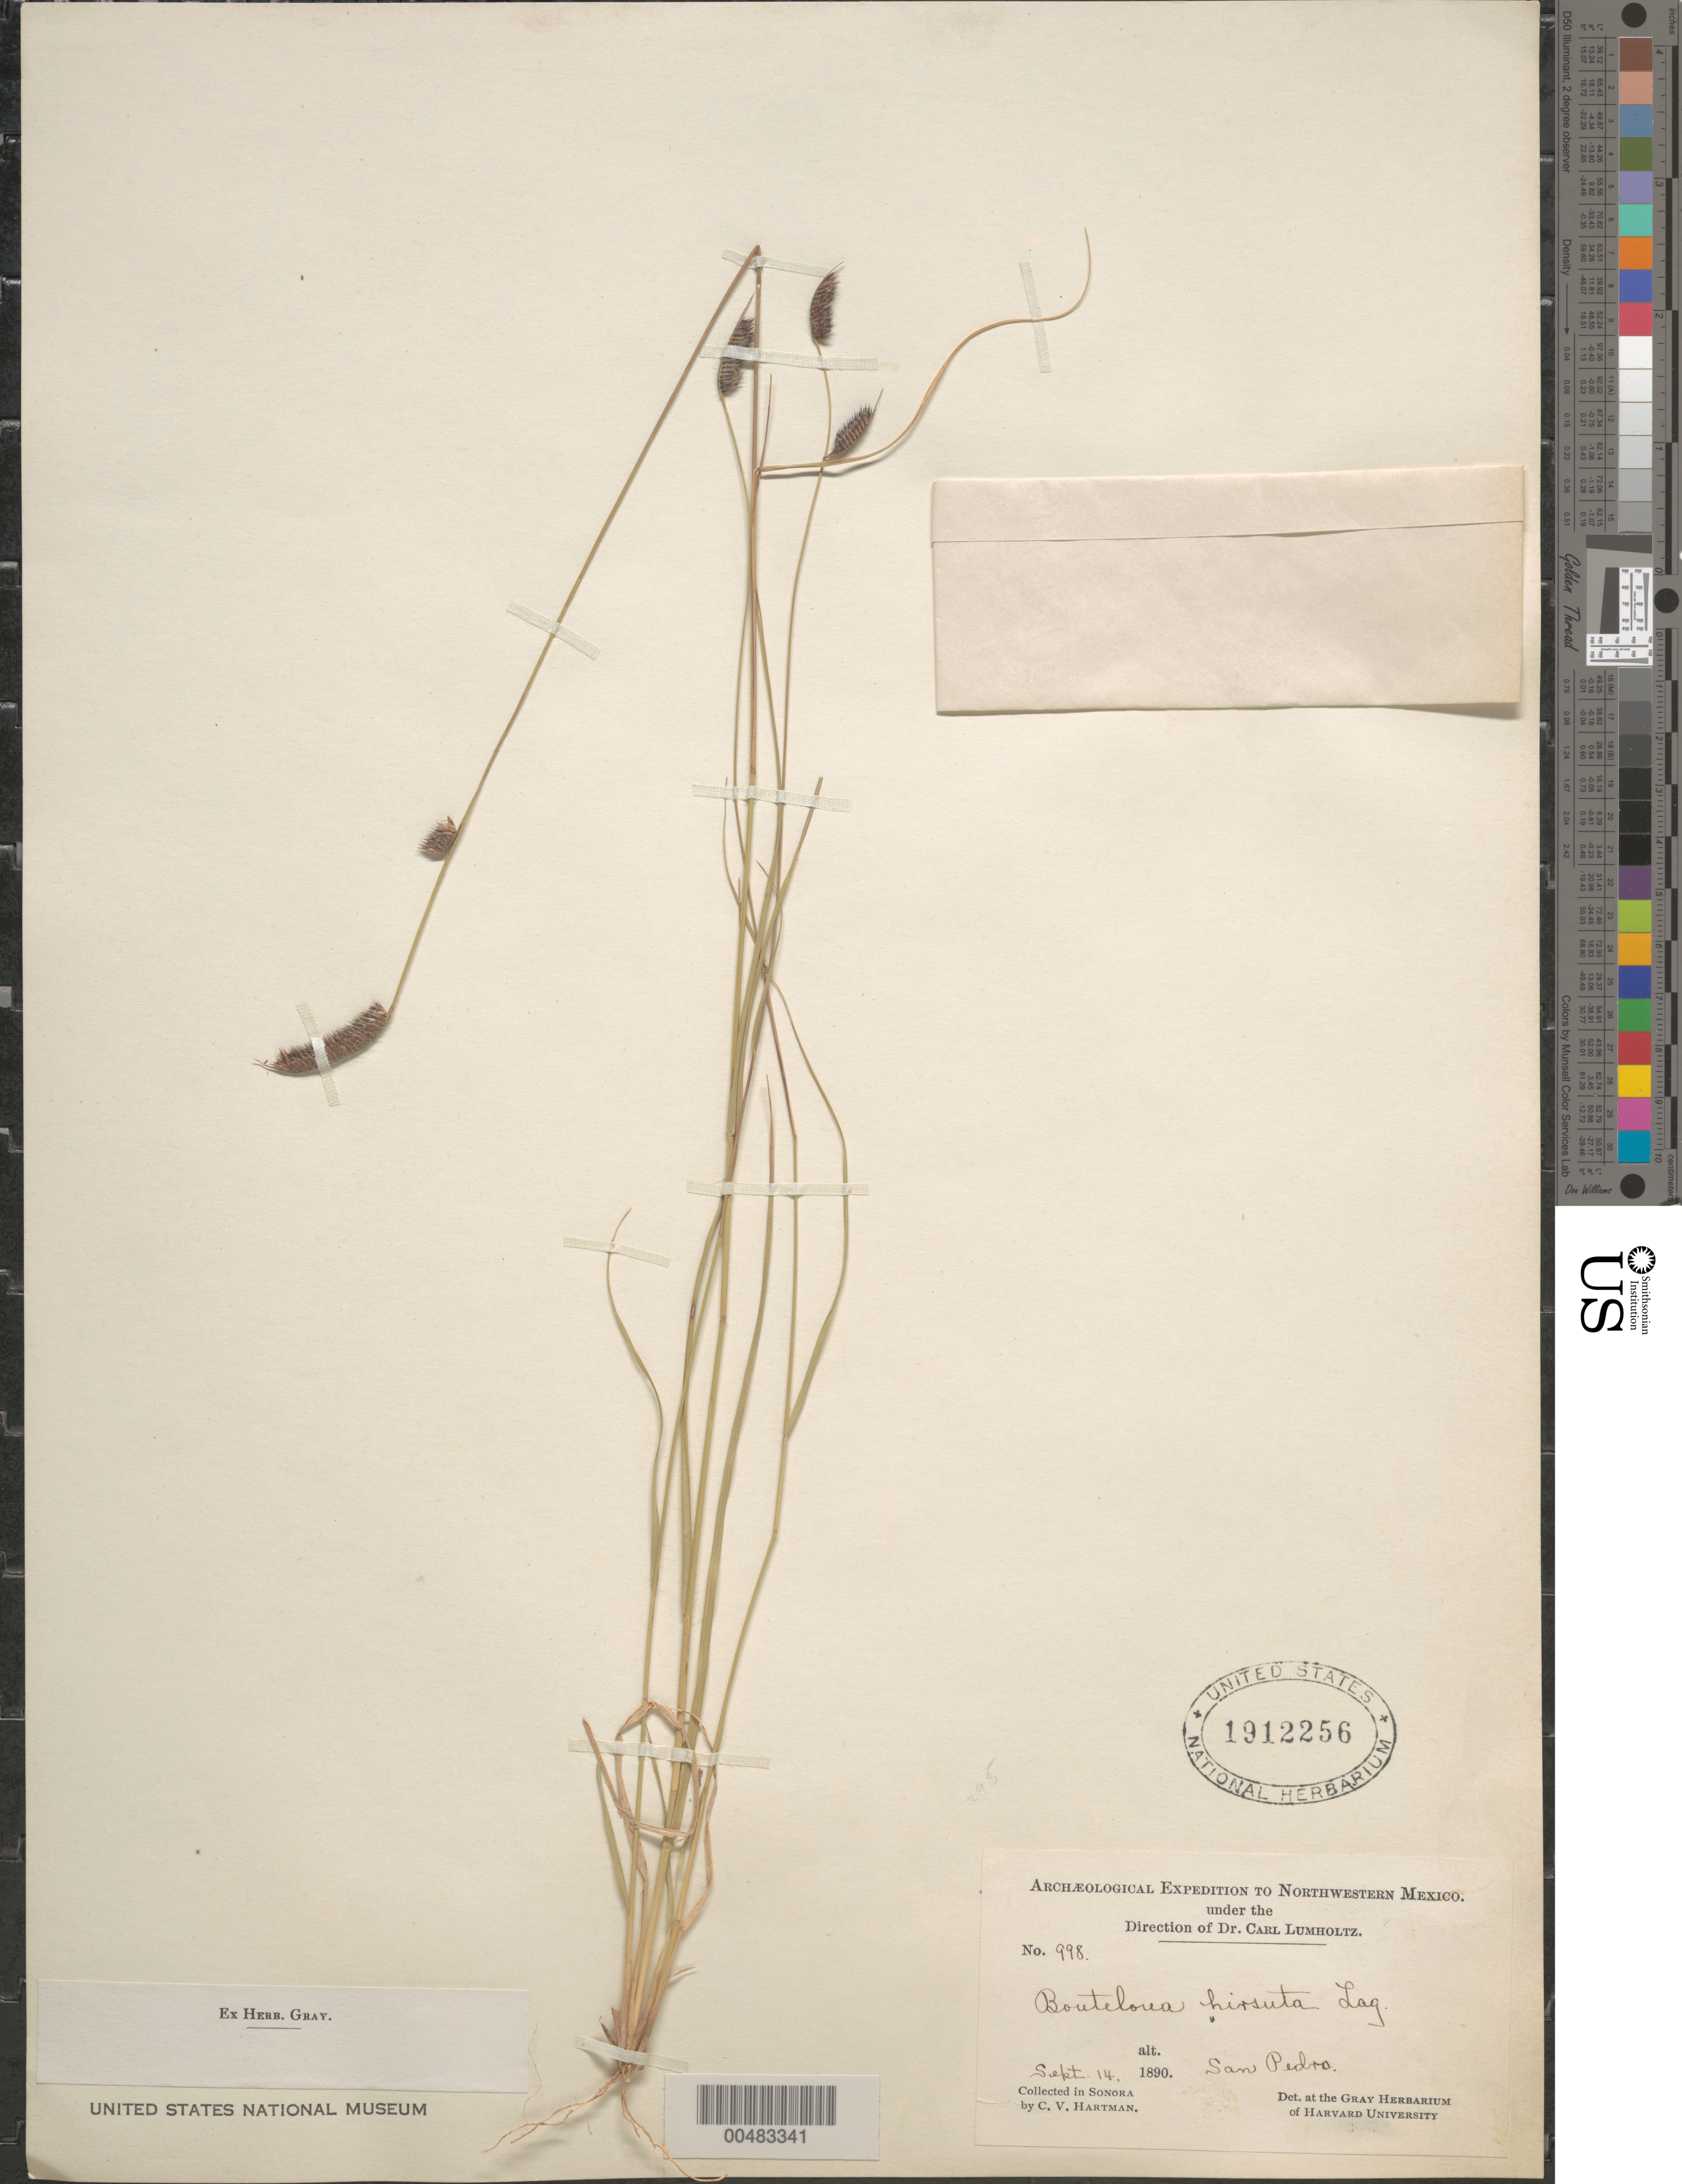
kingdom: Plantae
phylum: Tracheophyta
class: Liliopsida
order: Poales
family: Poaceae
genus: Bouteloua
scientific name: Bouteloua hirsuta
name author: Lag.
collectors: C. V. Hartman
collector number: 998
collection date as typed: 14 Sep 1890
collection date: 1890-09-14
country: Mexico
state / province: Sonora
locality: San Pedro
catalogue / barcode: US 1912256